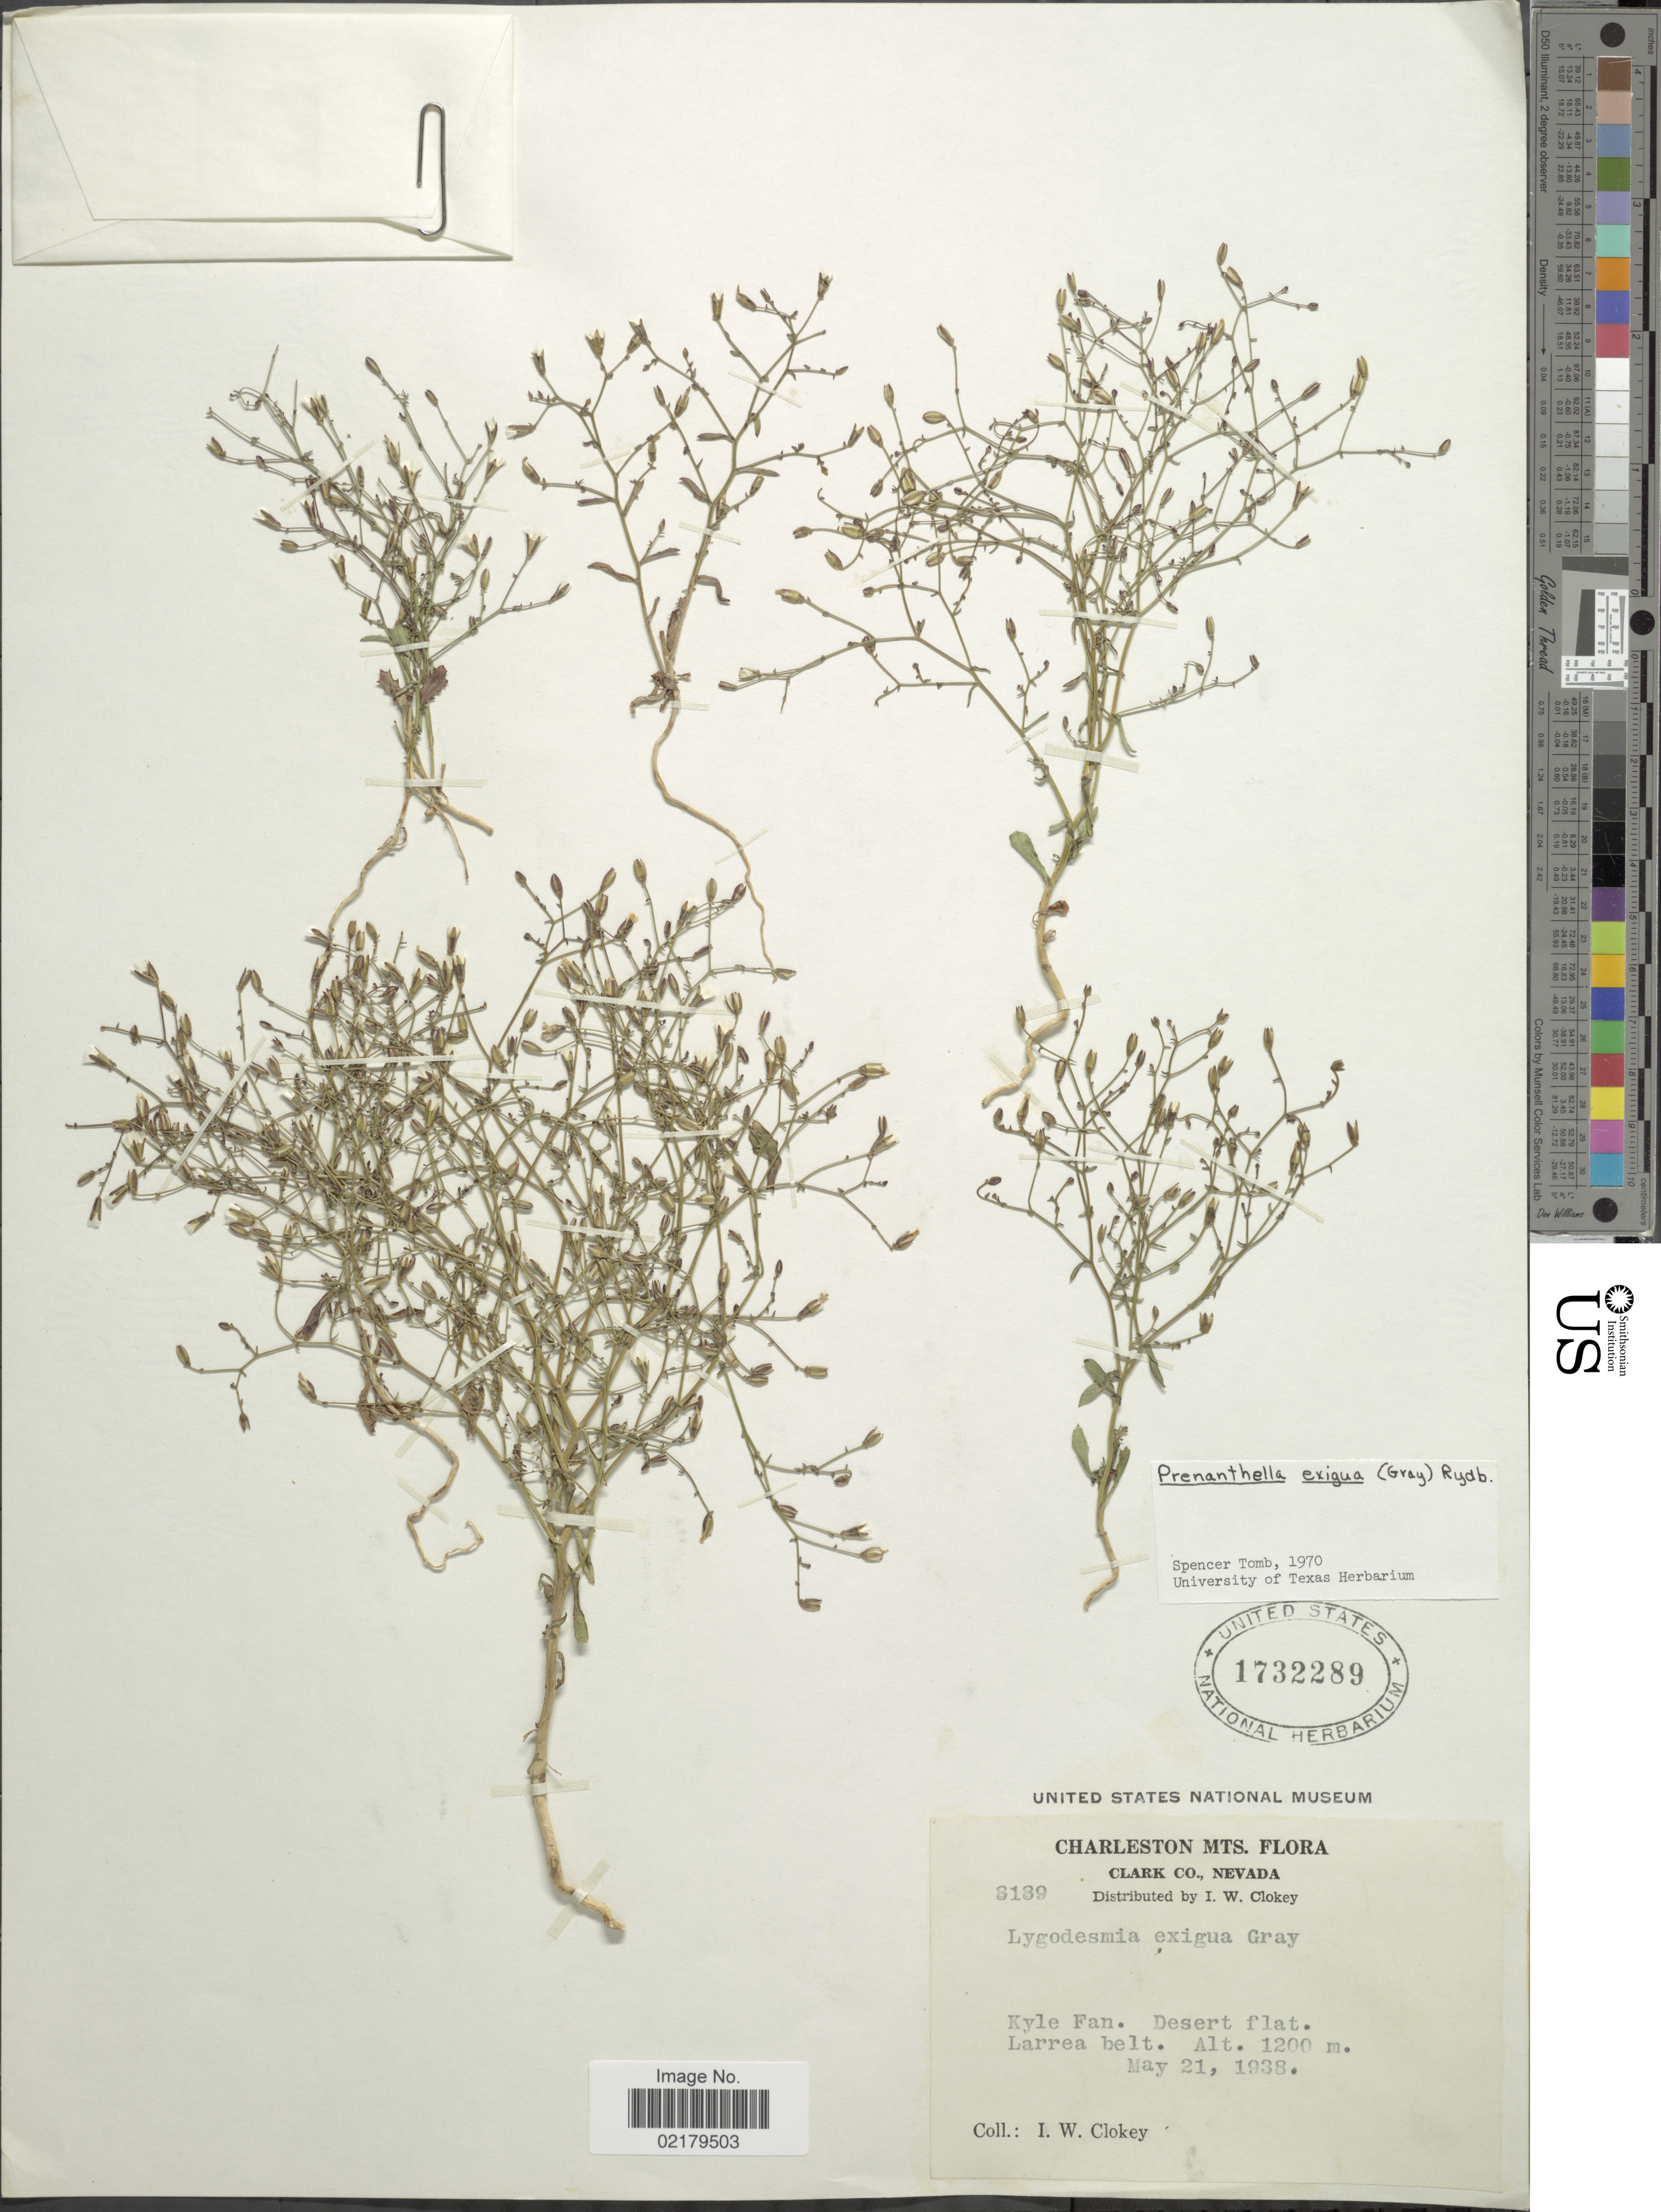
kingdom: Plantae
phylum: Tracheophyta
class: Magnoliopsida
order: Asterales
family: Asteraceae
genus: Prenanthella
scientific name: Prenanthella exigua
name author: (A. Gray) Rydb.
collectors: I. W. Clokey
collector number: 3139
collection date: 1938-05-21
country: United States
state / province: Nevada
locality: Charleston Mts, Clark Co, Kyle Fan. Desert flat. Larrea belt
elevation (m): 1200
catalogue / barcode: US 1732289